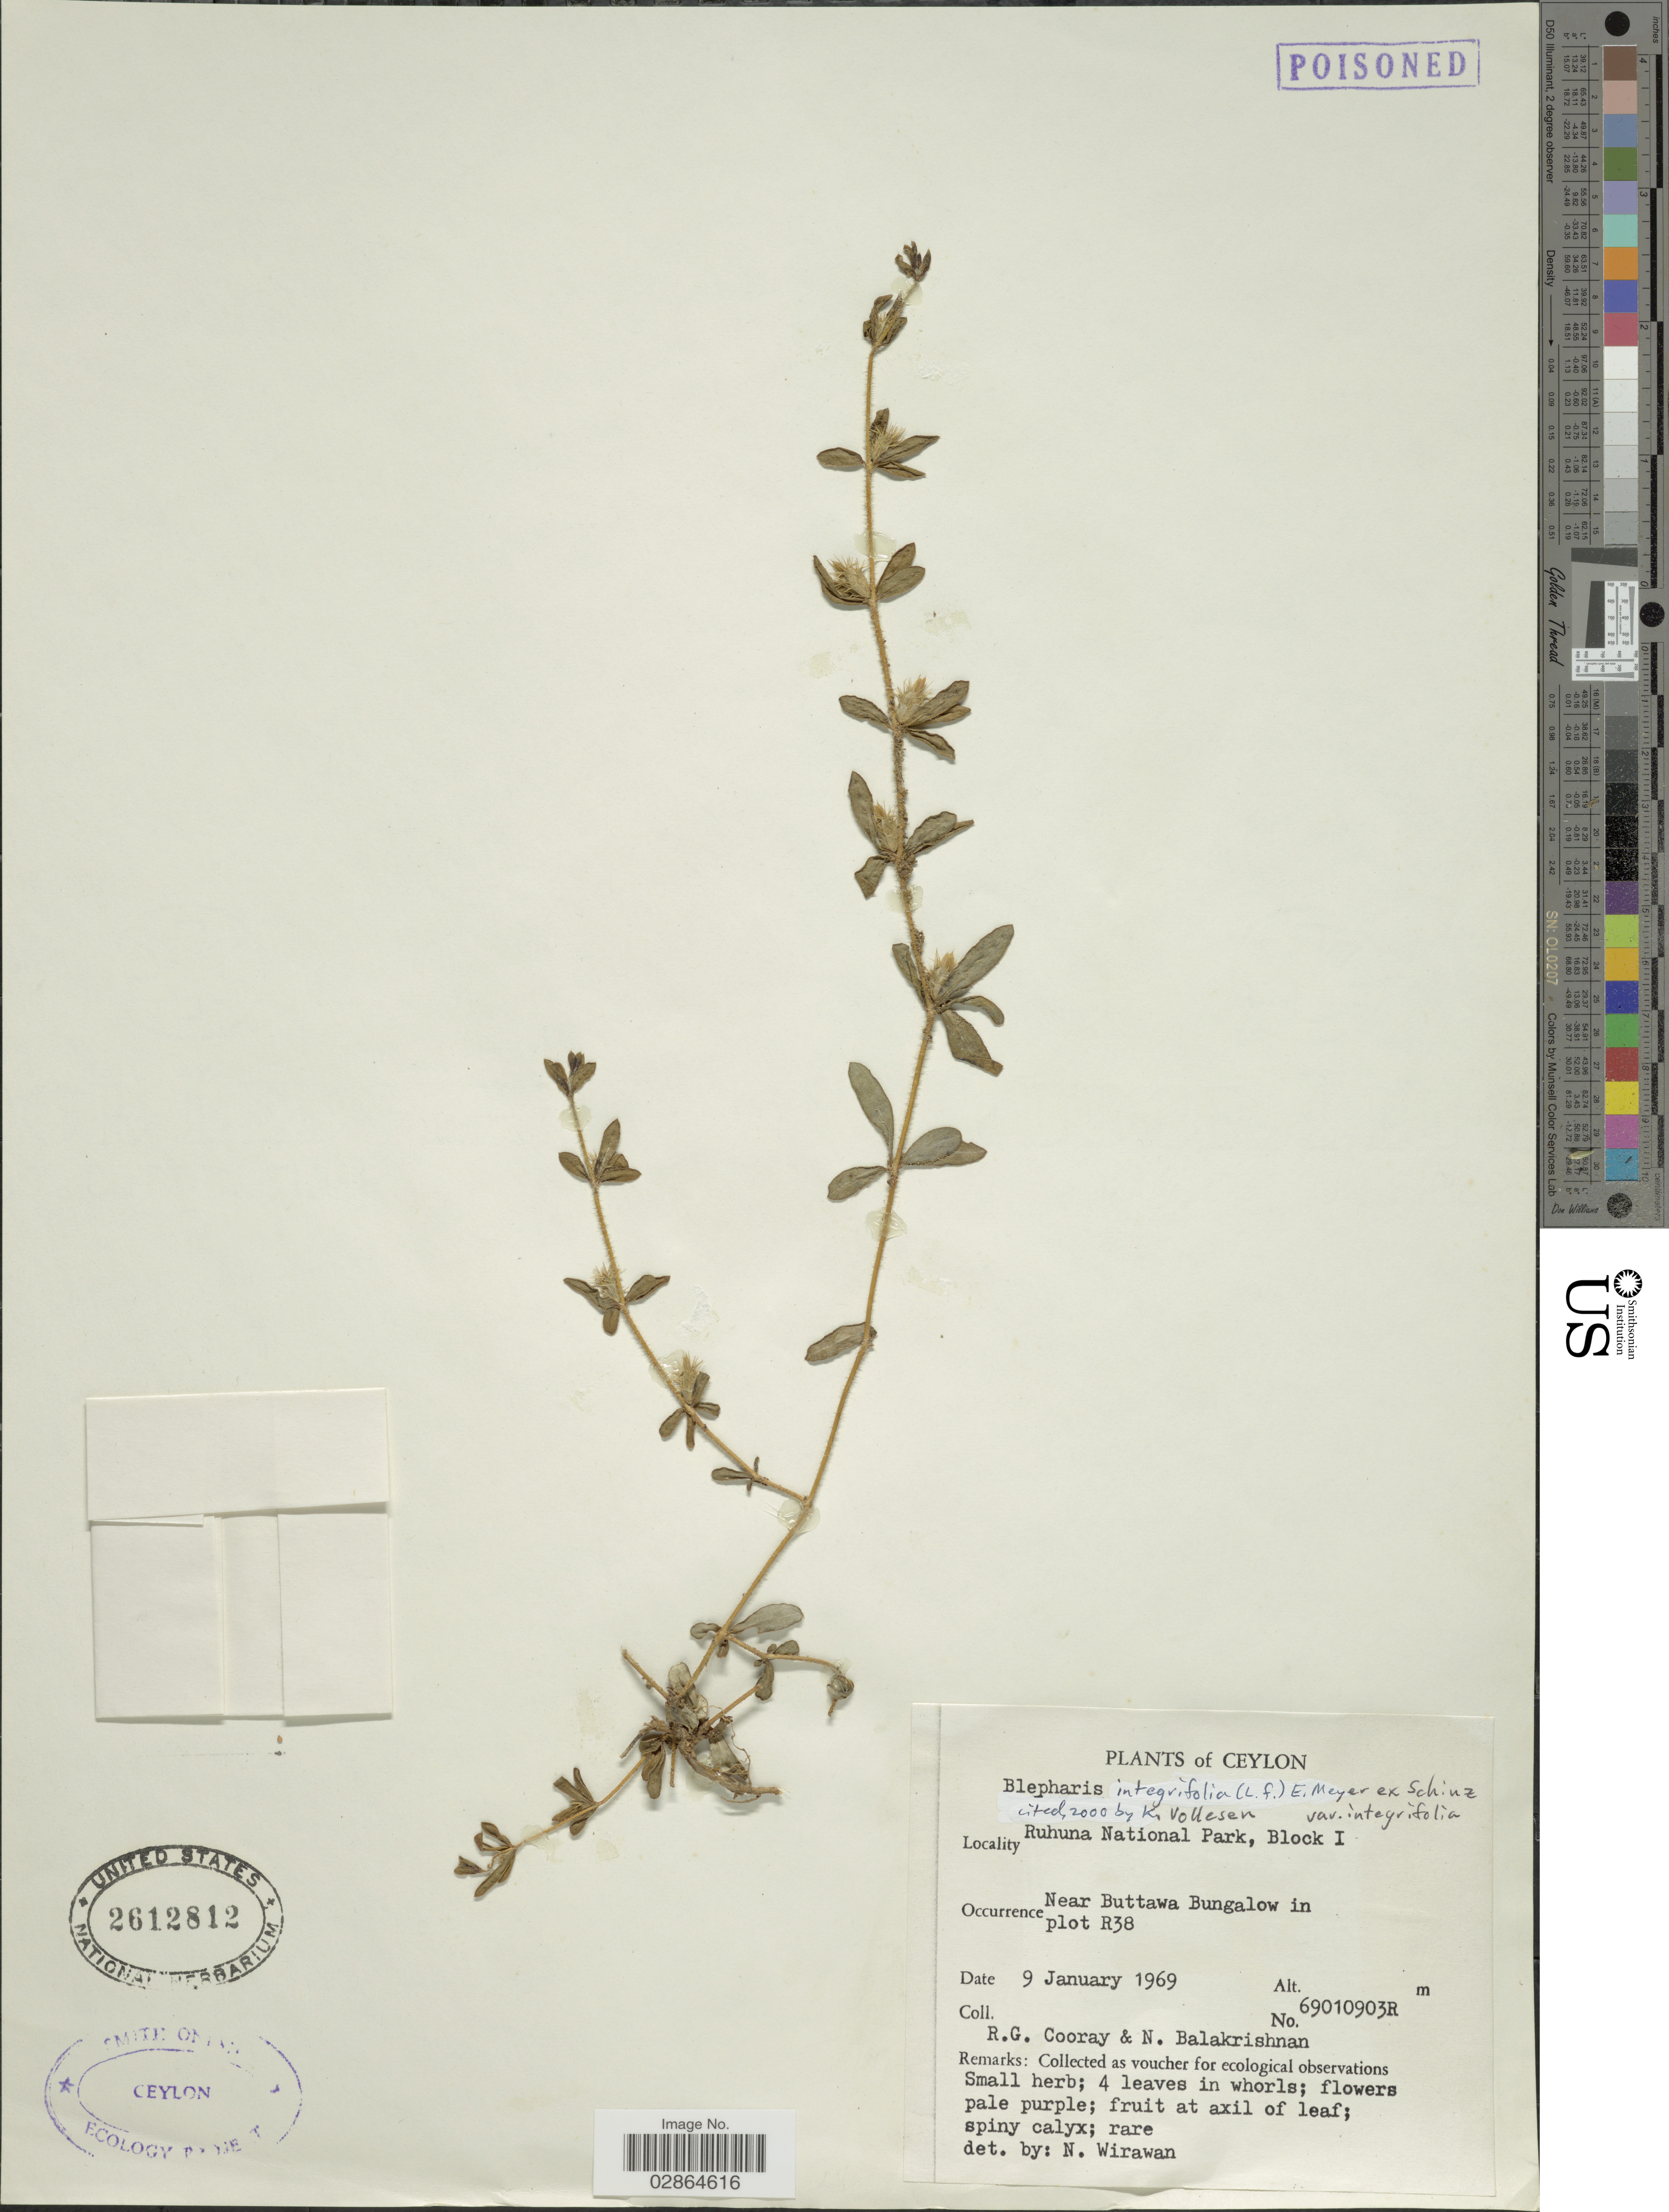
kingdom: Plantae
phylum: Tracheophyta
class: Magnoliopsida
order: Lamiales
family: Acanthaceae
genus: Blepharis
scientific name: Blepharis integrifolia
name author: (L. f.) E. Mey. & Drège ex Schinz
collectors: R. Cooray & N. Balakrishnan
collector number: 69010903R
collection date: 1969-01-09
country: Sri Lanka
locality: Ceylon, Ruhuna National Park, Block 1, Near Buttawa Bungalow in plot R38.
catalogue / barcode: US 2612812